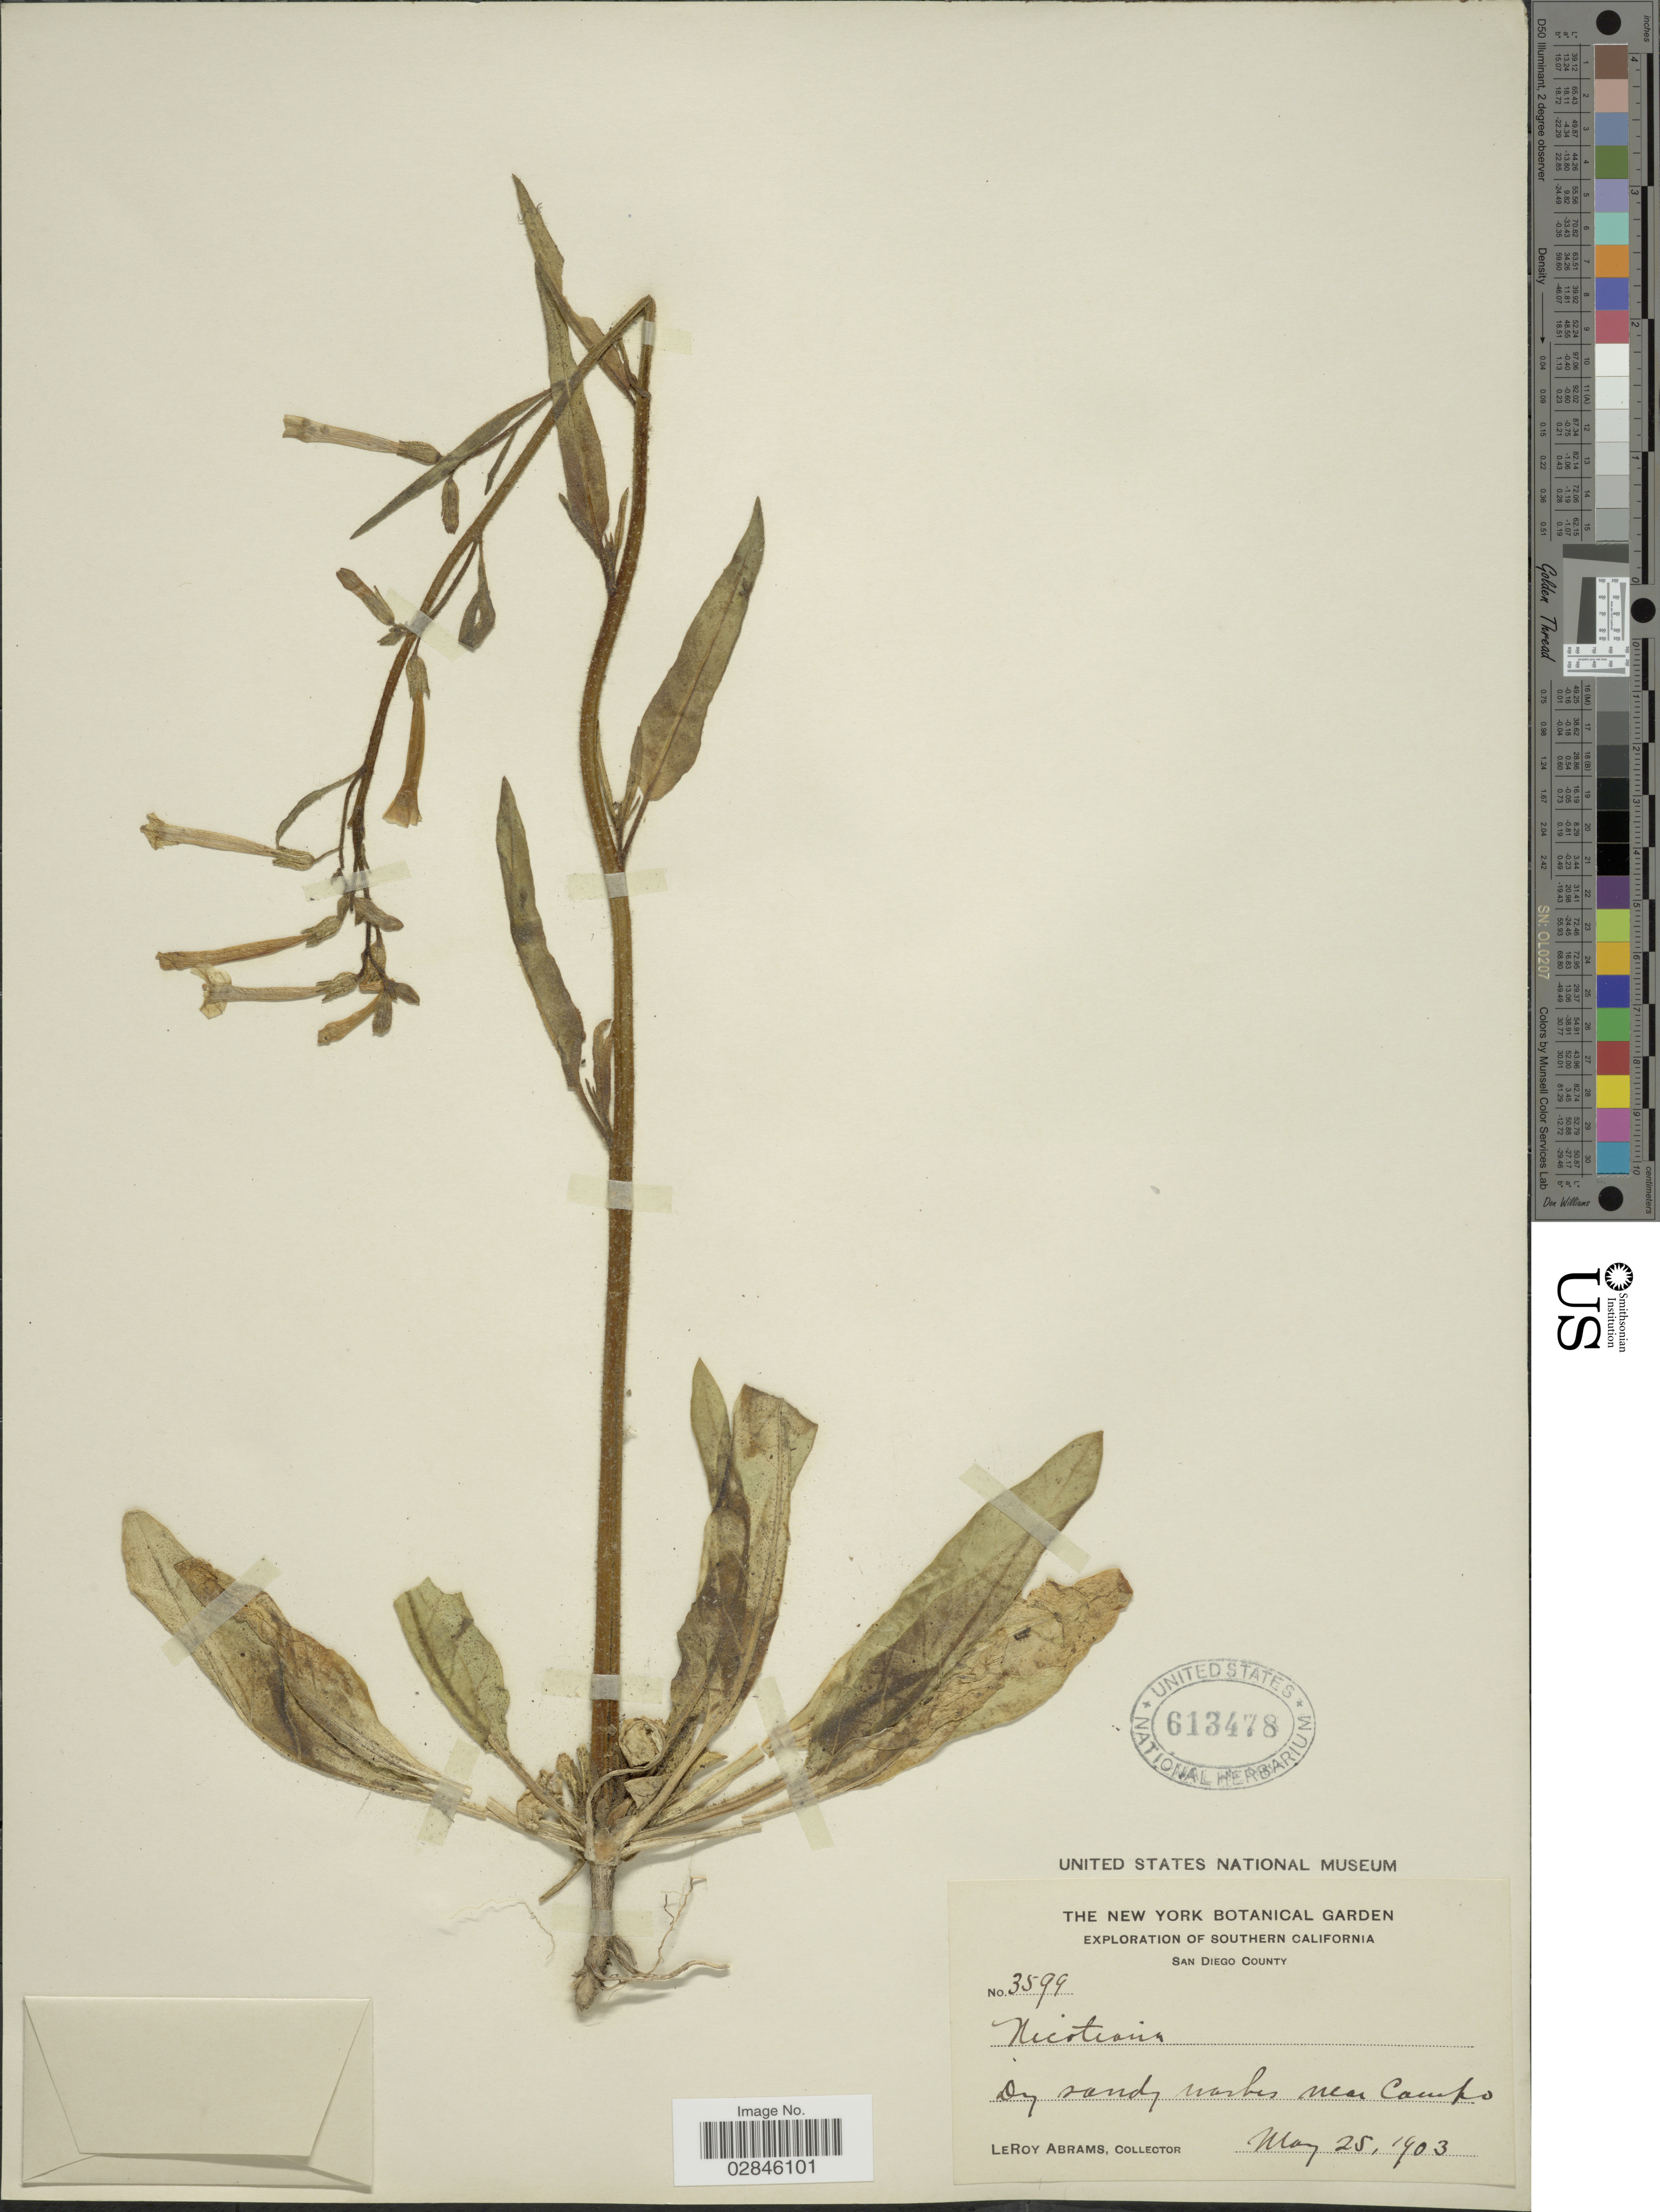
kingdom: Plantae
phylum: Tracheophyta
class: Magnoliopsida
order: Solanales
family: Solanaceae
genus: Nicotiana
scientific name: Nicotiana bigelovii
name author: S. Watson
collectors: L. Abrams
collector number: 3599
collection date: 1903-05-25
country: United States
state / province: California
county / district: San Diego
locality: Southern California. San Diego County. Near Campo.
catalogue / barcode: US 613478